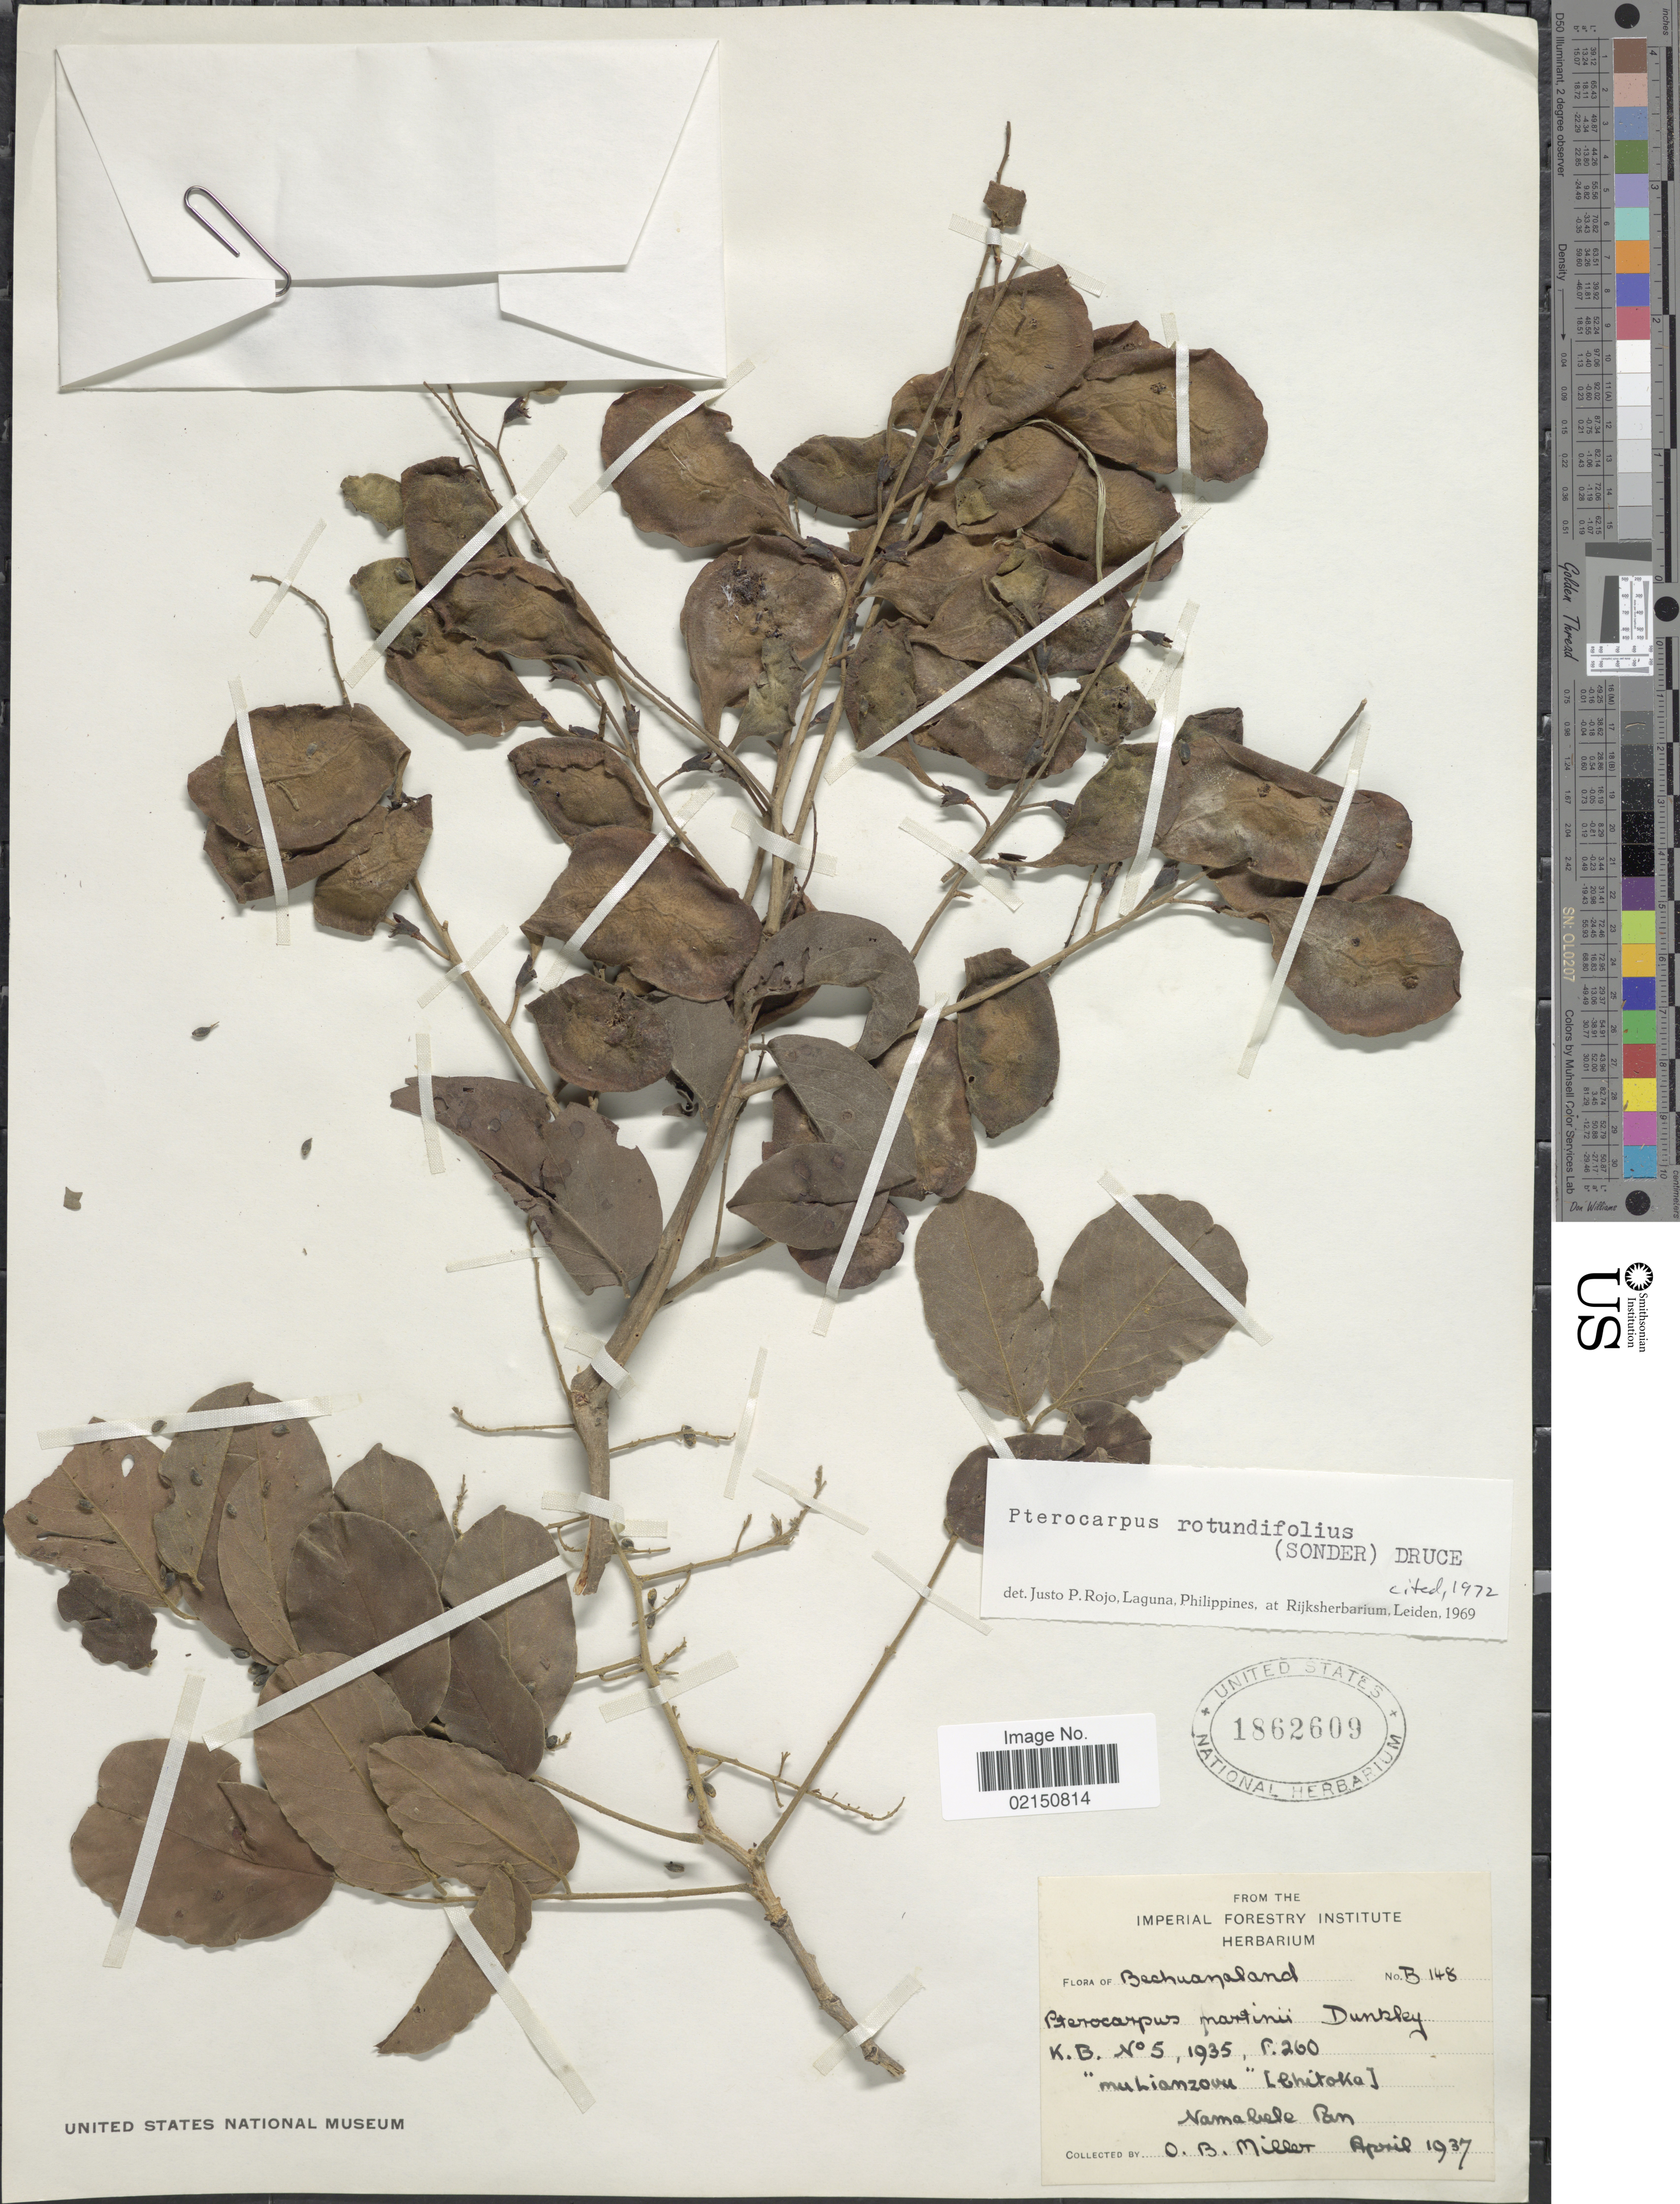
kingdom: Plantae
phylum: Tracheophyta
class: Magnoliopsida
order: Fabales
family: Fabaceae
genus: Pterocarpus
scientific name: Pterocarpus rotundifolius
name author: (Sond.) Druce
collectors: O. B. Miller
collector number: B 148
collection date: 1937-04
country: Botswana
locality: Bechuanaland. Vamabele [interpreted] Pan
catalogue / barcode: US 1862609